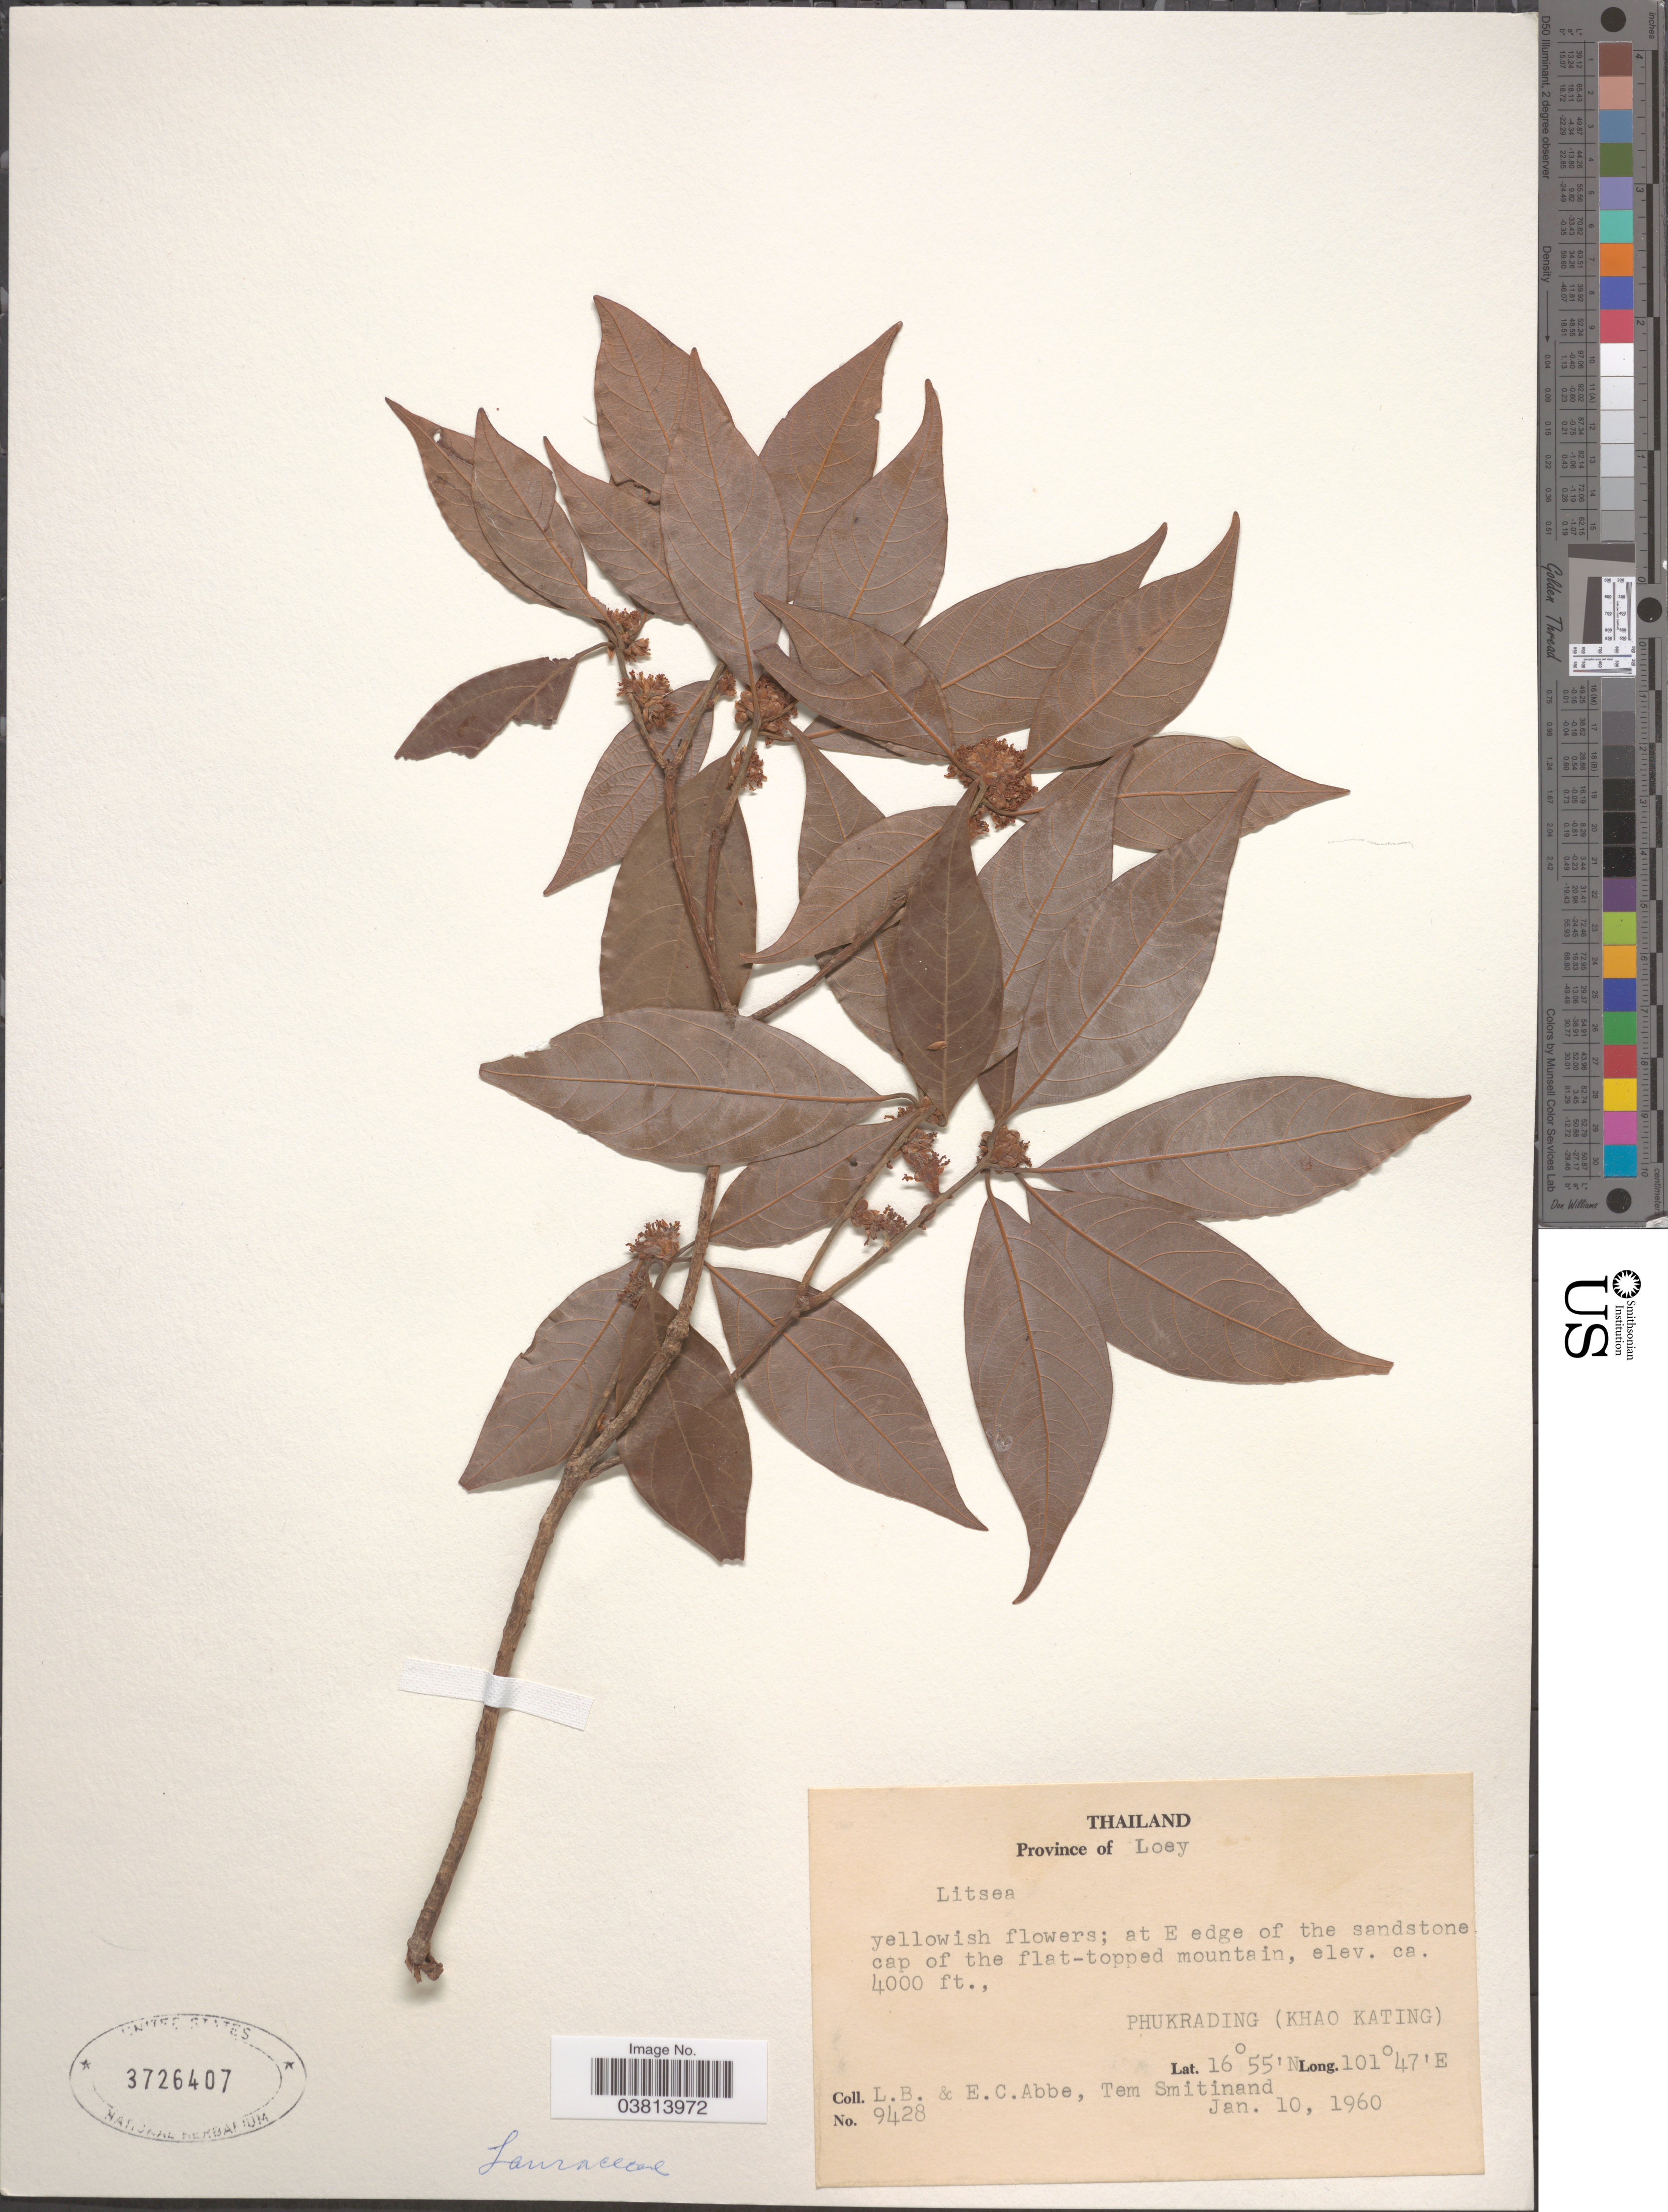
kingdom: Plantae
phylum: Tracheophyta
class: Magnoliopsida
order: Laurales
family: Lauraceae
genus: Litsea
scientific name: Litsea sp.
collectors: L. B. Abbe, E. C. Abbe & T. Smitinand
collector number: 9428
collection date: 1960-01-10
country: Thailand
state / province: Loei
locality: Province of Loey. Phukrading (Khao Kating).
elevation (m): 1219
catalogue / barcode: US 3726407